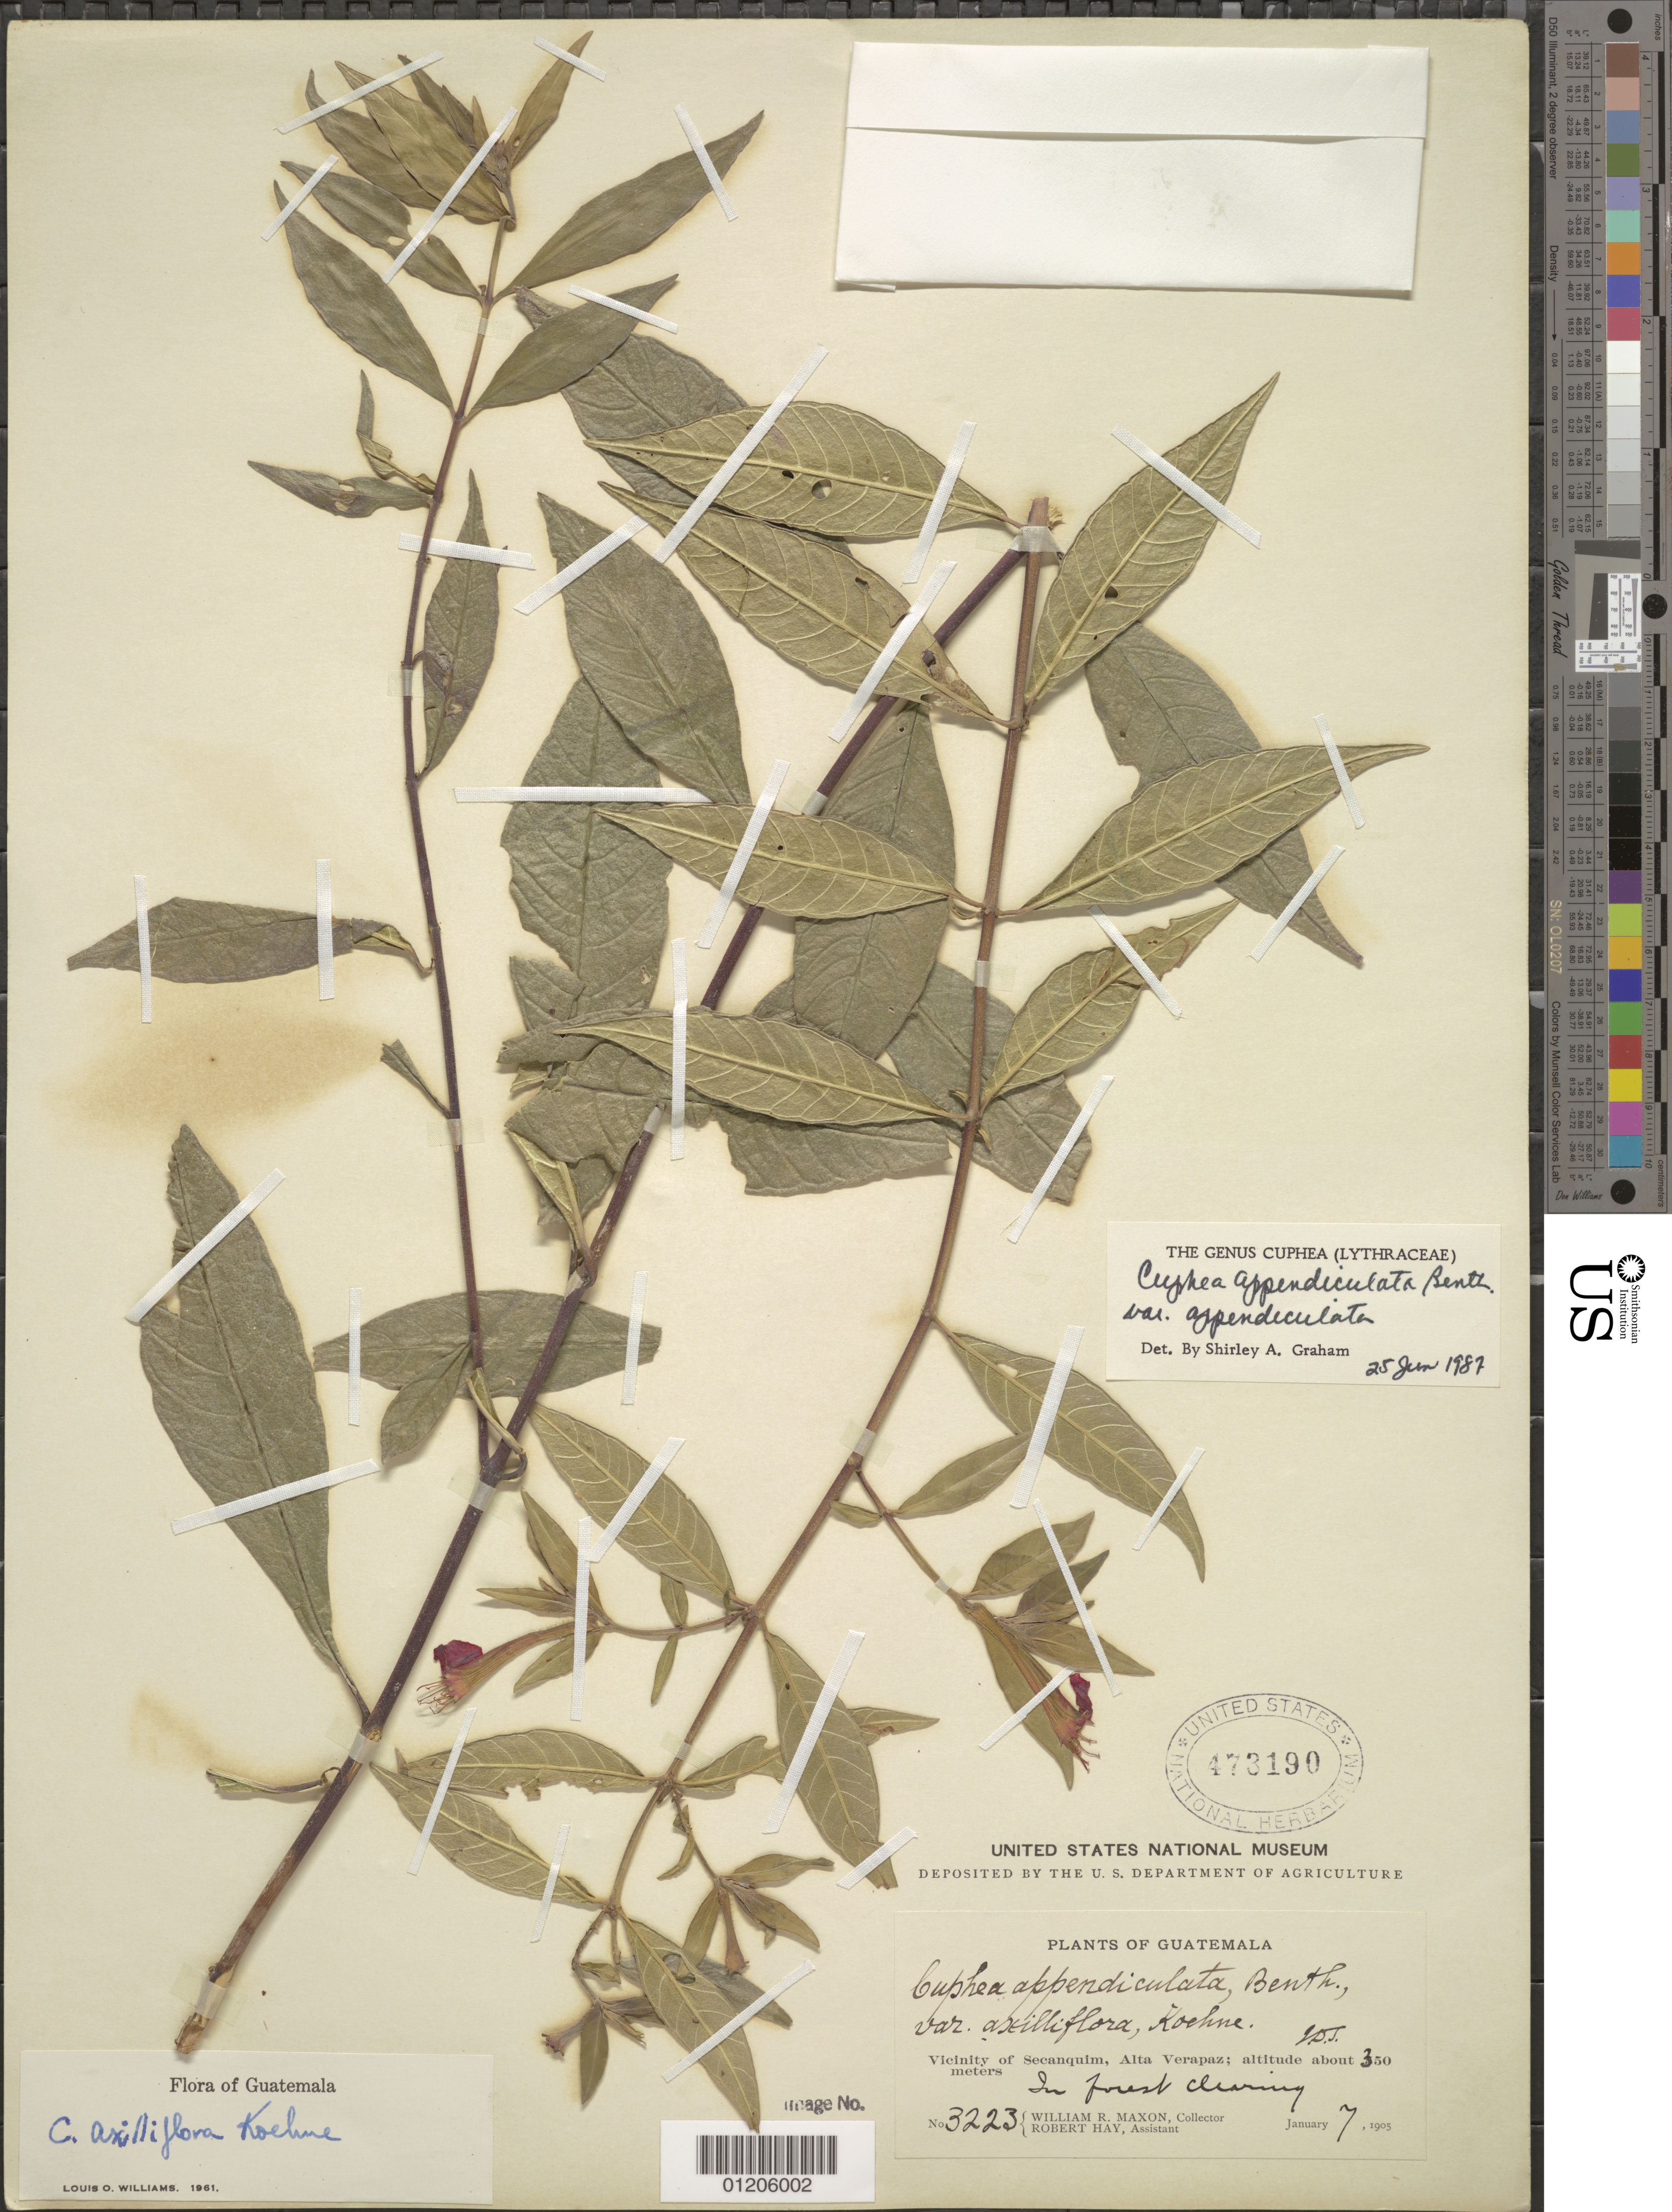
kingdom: Plantae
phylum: Tracheophyta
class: Magnoliopsida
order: Myrtales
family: Lythraceae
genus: Cuphea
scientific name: Cuphea appendiculata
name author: Benth.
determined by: Graham, Shirley Ann Tousch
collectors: W. R. Maxon & R. Hay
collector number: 3223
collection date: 1905-01-07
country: Guatemala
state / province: Alta Verapaz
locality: Vicinity of Secanquim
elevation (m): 350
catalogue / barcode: US 473190